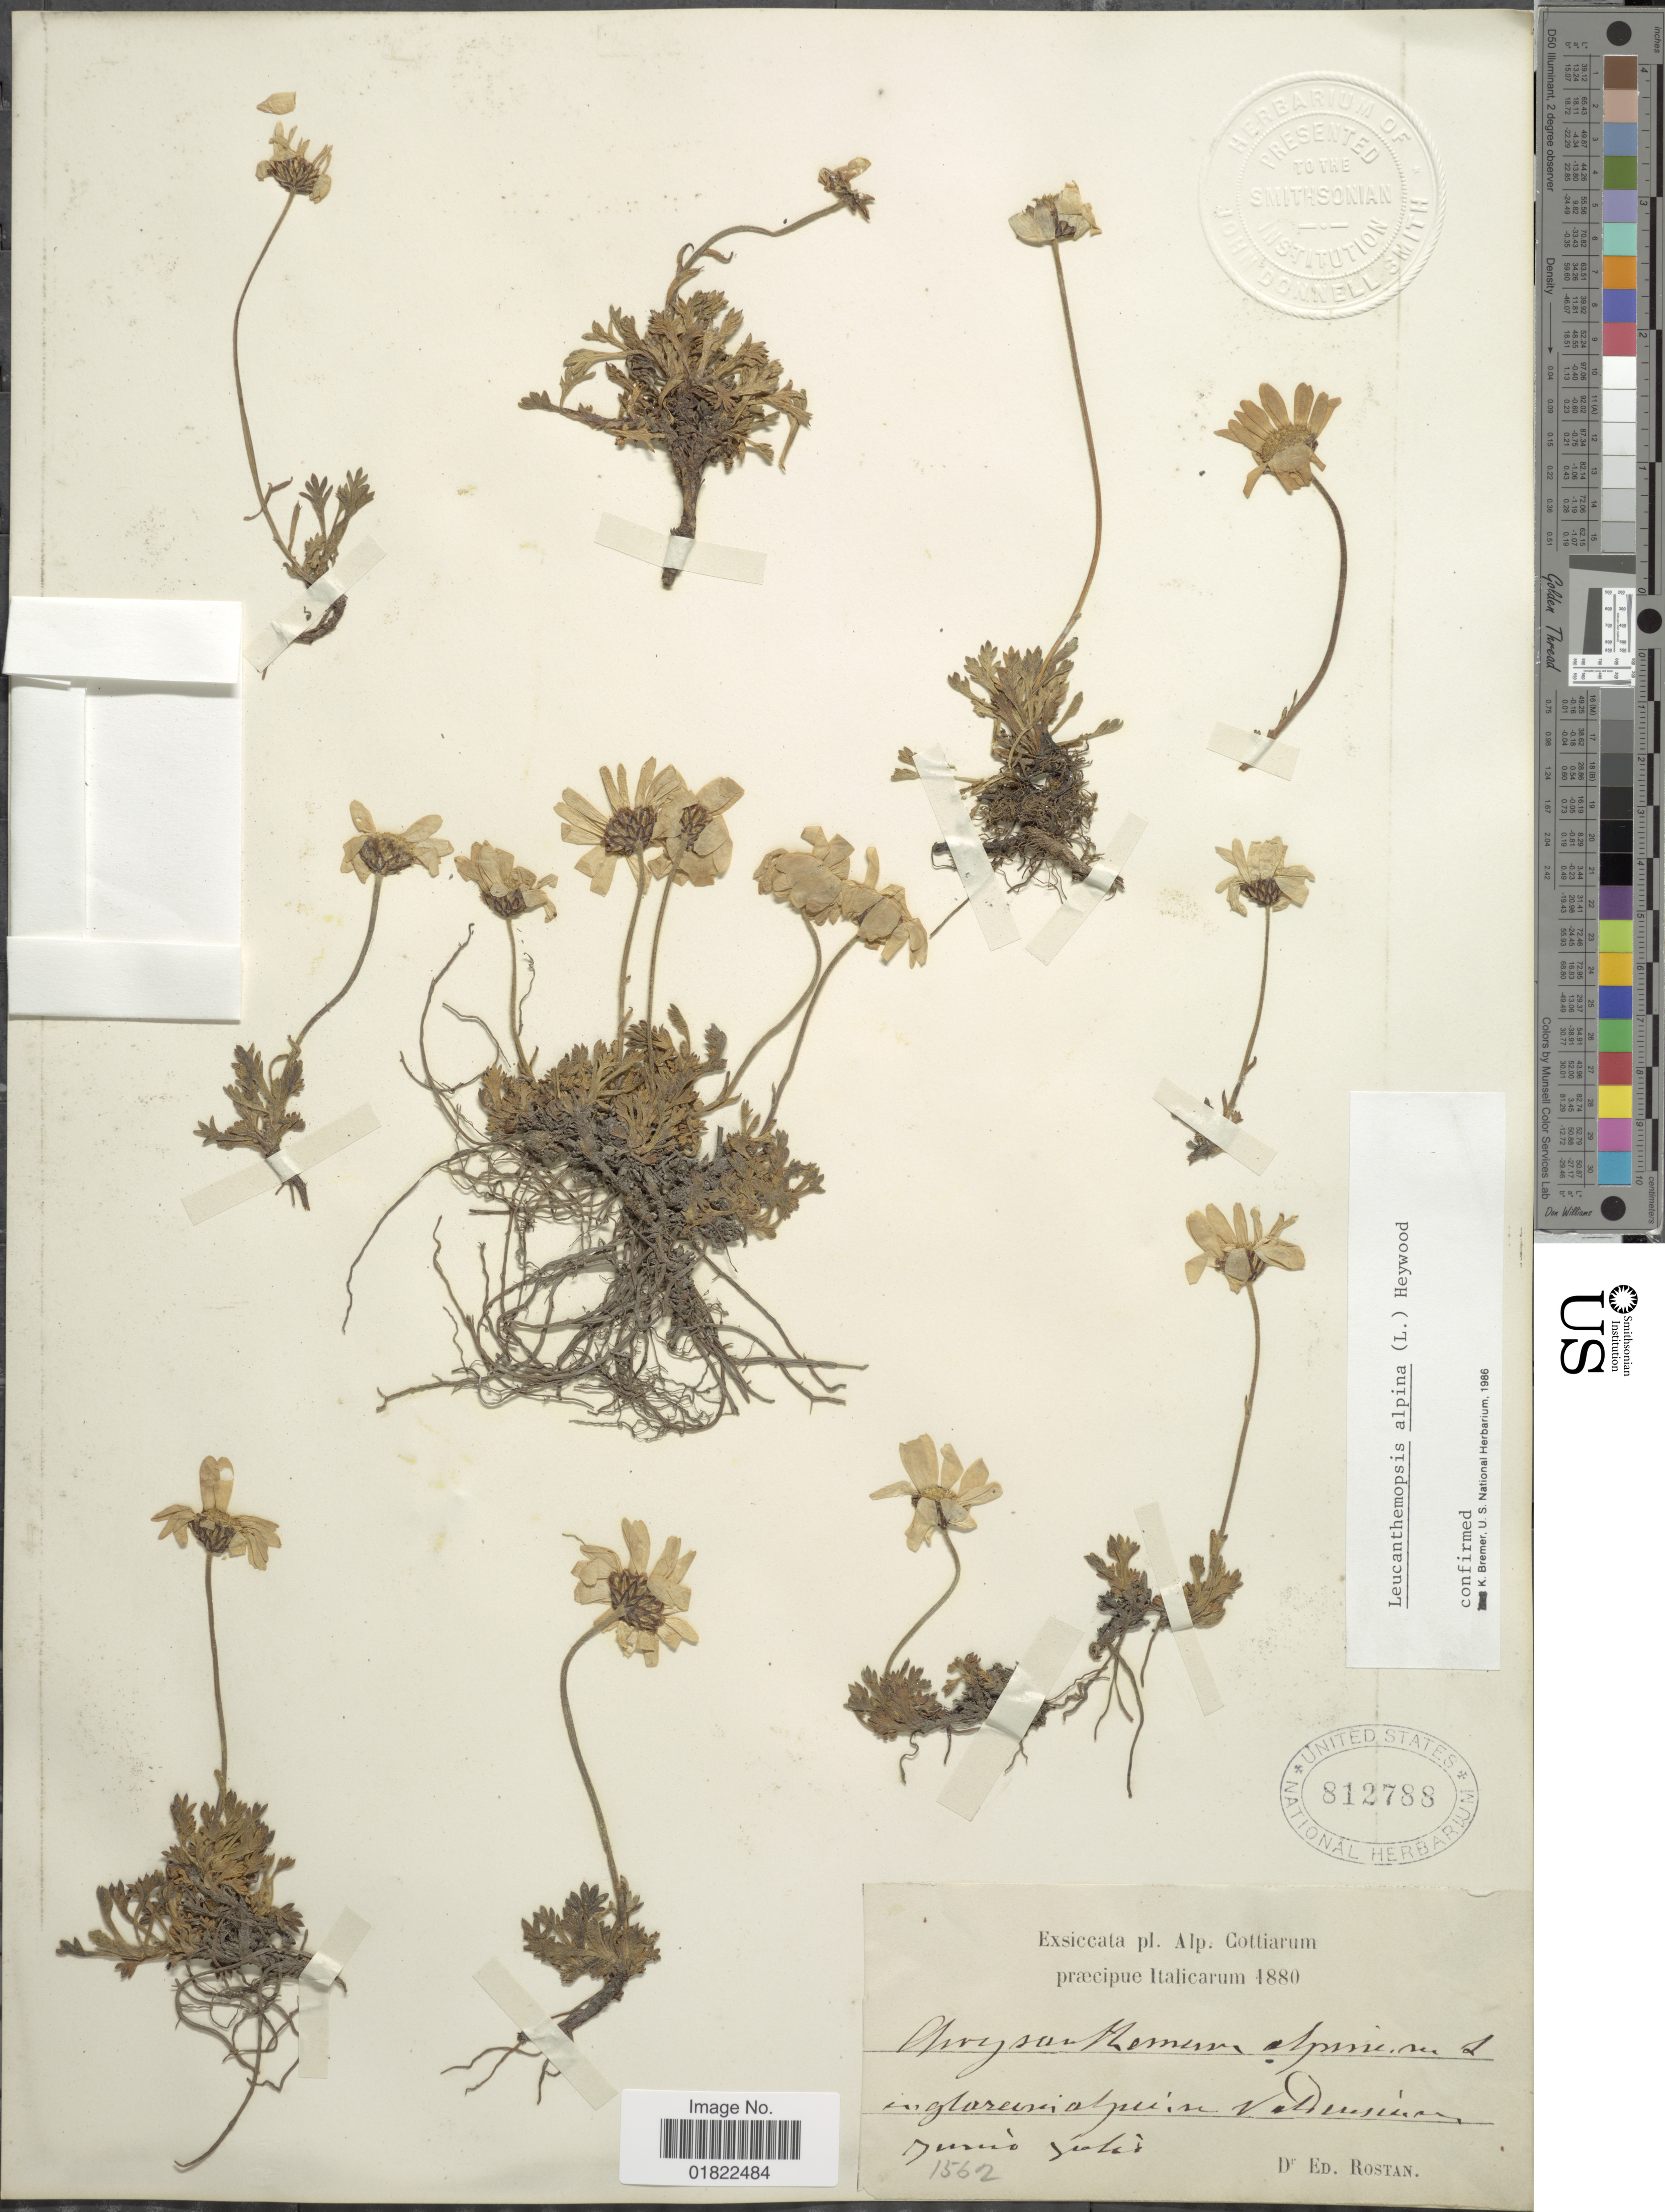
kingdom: Plantae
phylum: Tracheophyta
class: Magnoliopsida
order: Asterales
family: Asteraceae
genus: Leucanthemopsis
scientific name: Leucanthemopsis alpina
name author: (L.) Heywood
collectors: E. Rostan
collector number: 1562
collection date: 1880-06/1880-07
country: Italy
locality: In glare [illegible text] Alpina Val [illegible text]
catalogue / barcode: US 812788